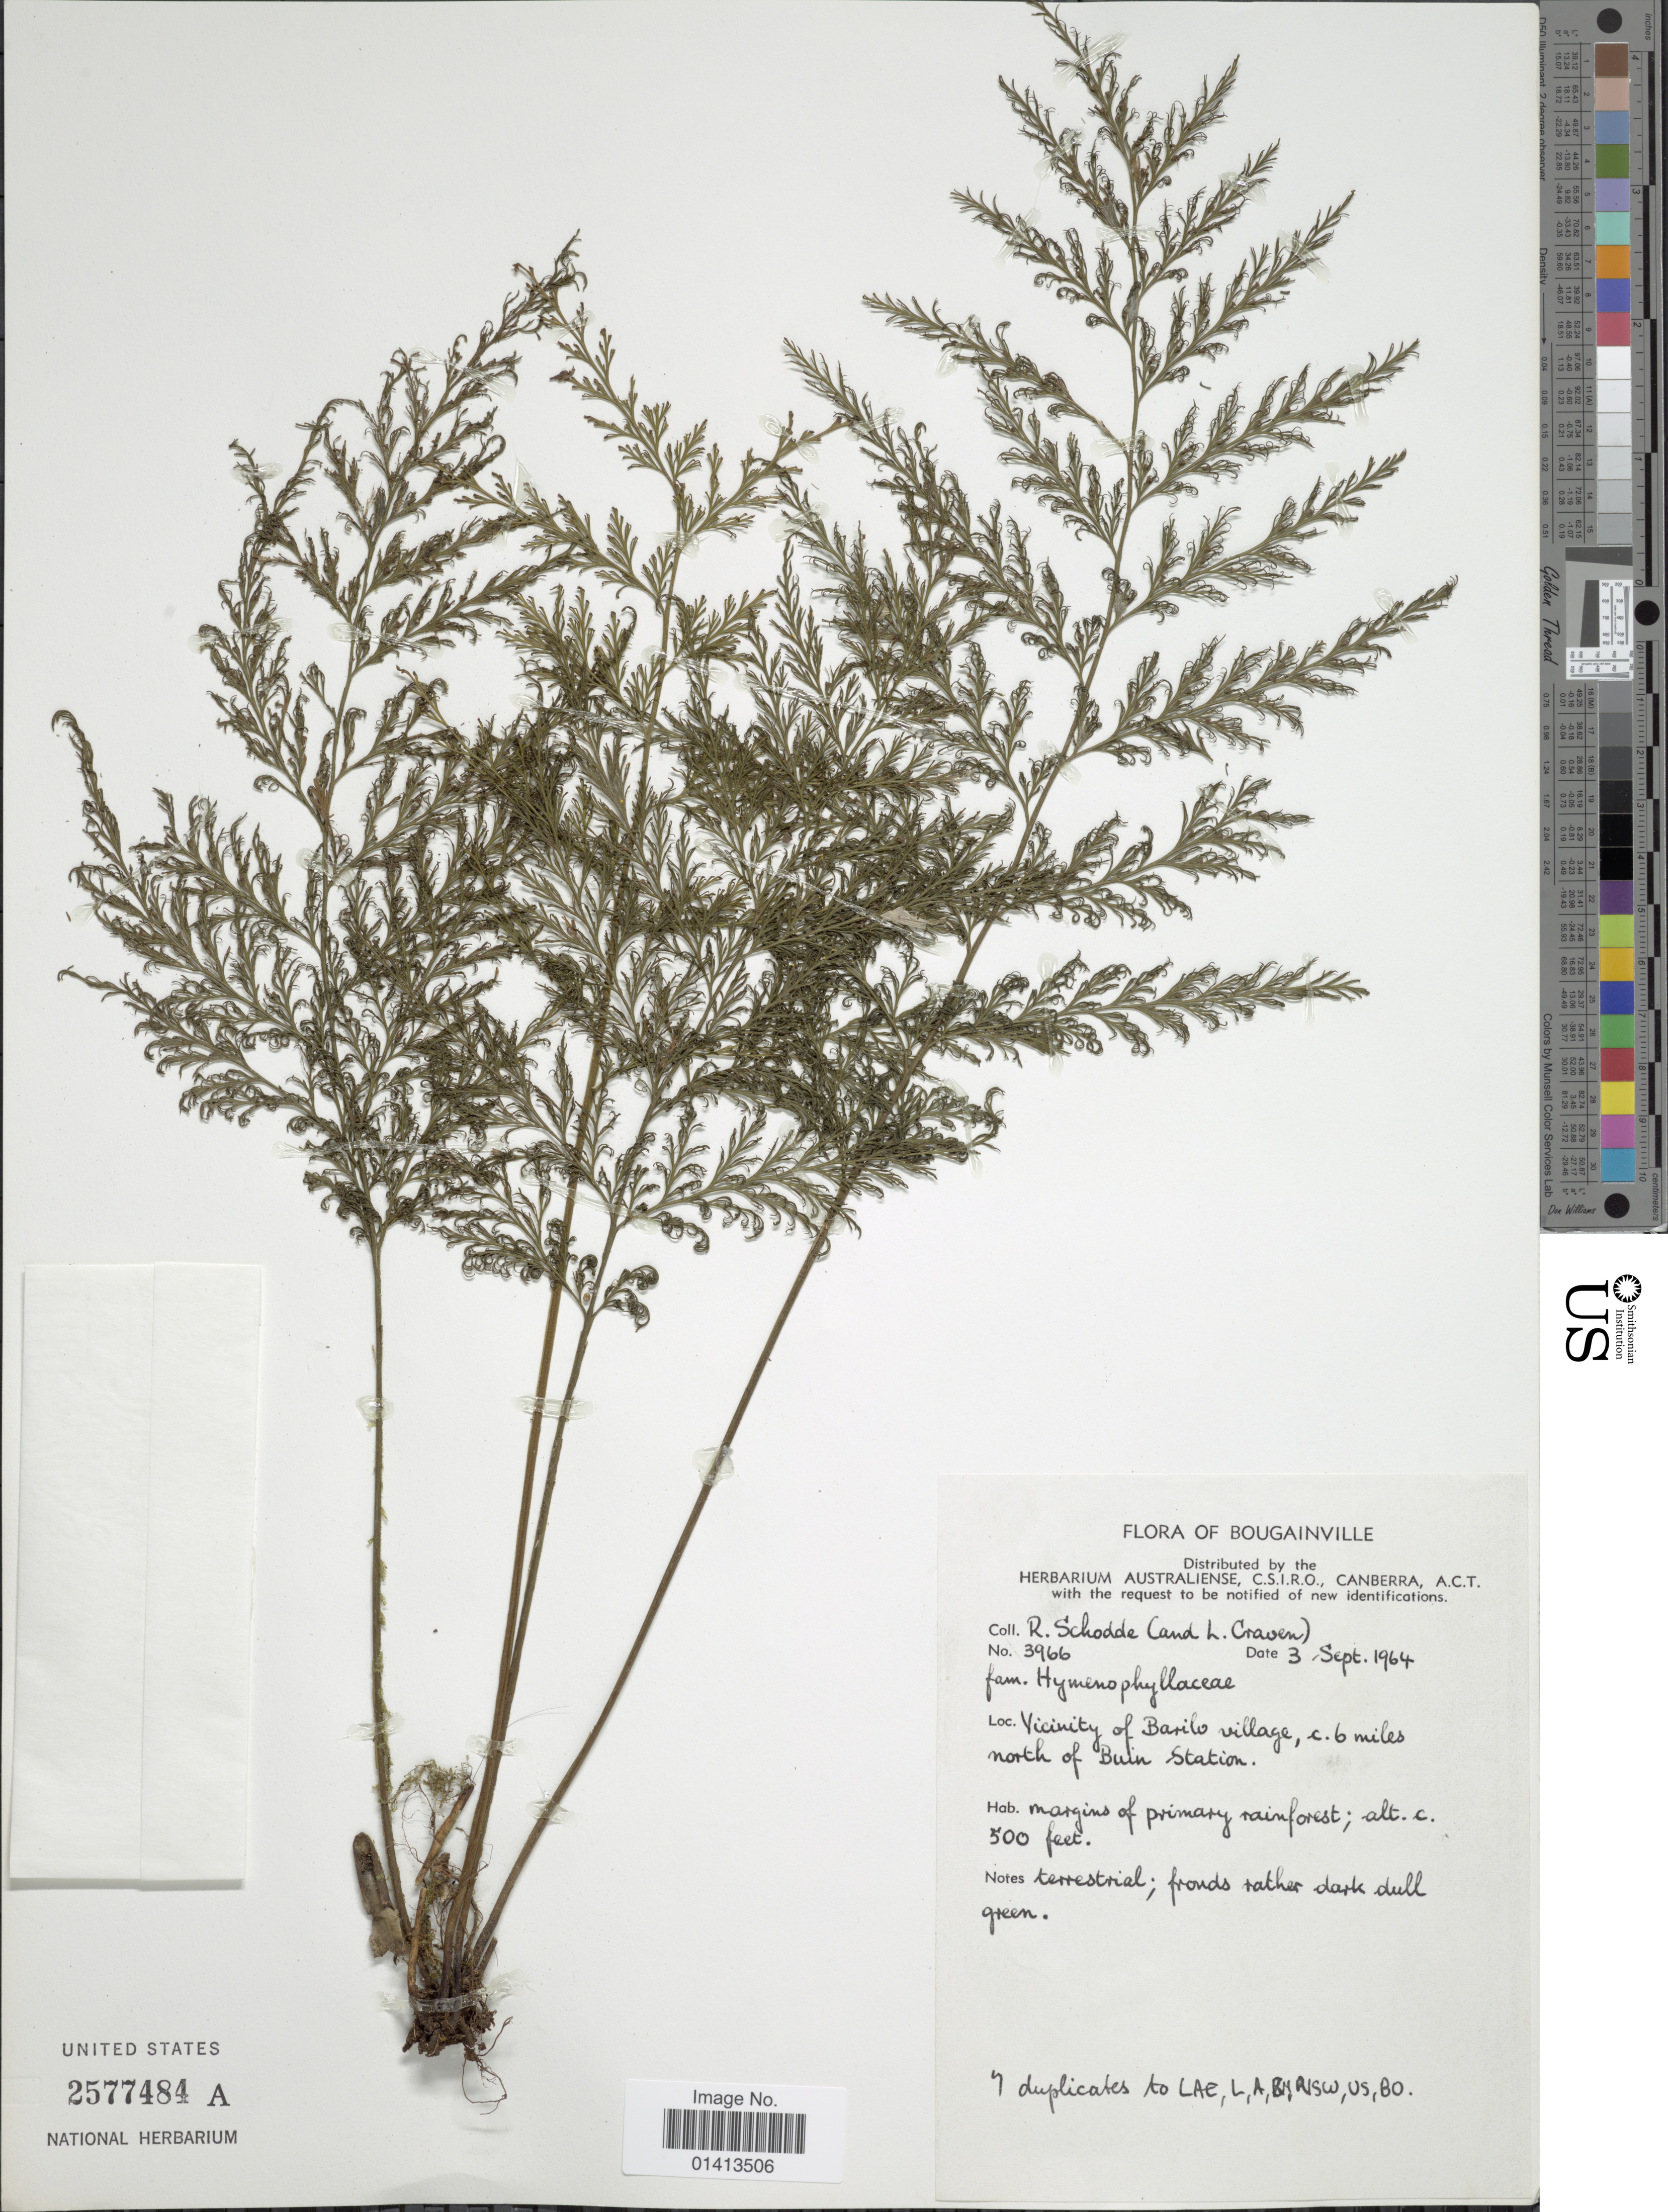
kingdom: Plantae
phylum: Tracheophyta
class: Polypodiopsida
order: Hymenophyllales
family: Hymenophyllaceae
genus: Crepidomanes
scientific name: Crepidomanes sp.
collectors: R. Schodde & L. A. Craven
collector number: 3966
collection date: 1964-09-03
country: Papua New Guinea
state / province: Bougainville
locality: Vicinity of Barilo village, c. 6 miles north of Buin Station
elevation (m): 152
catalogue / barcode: US 2577484A